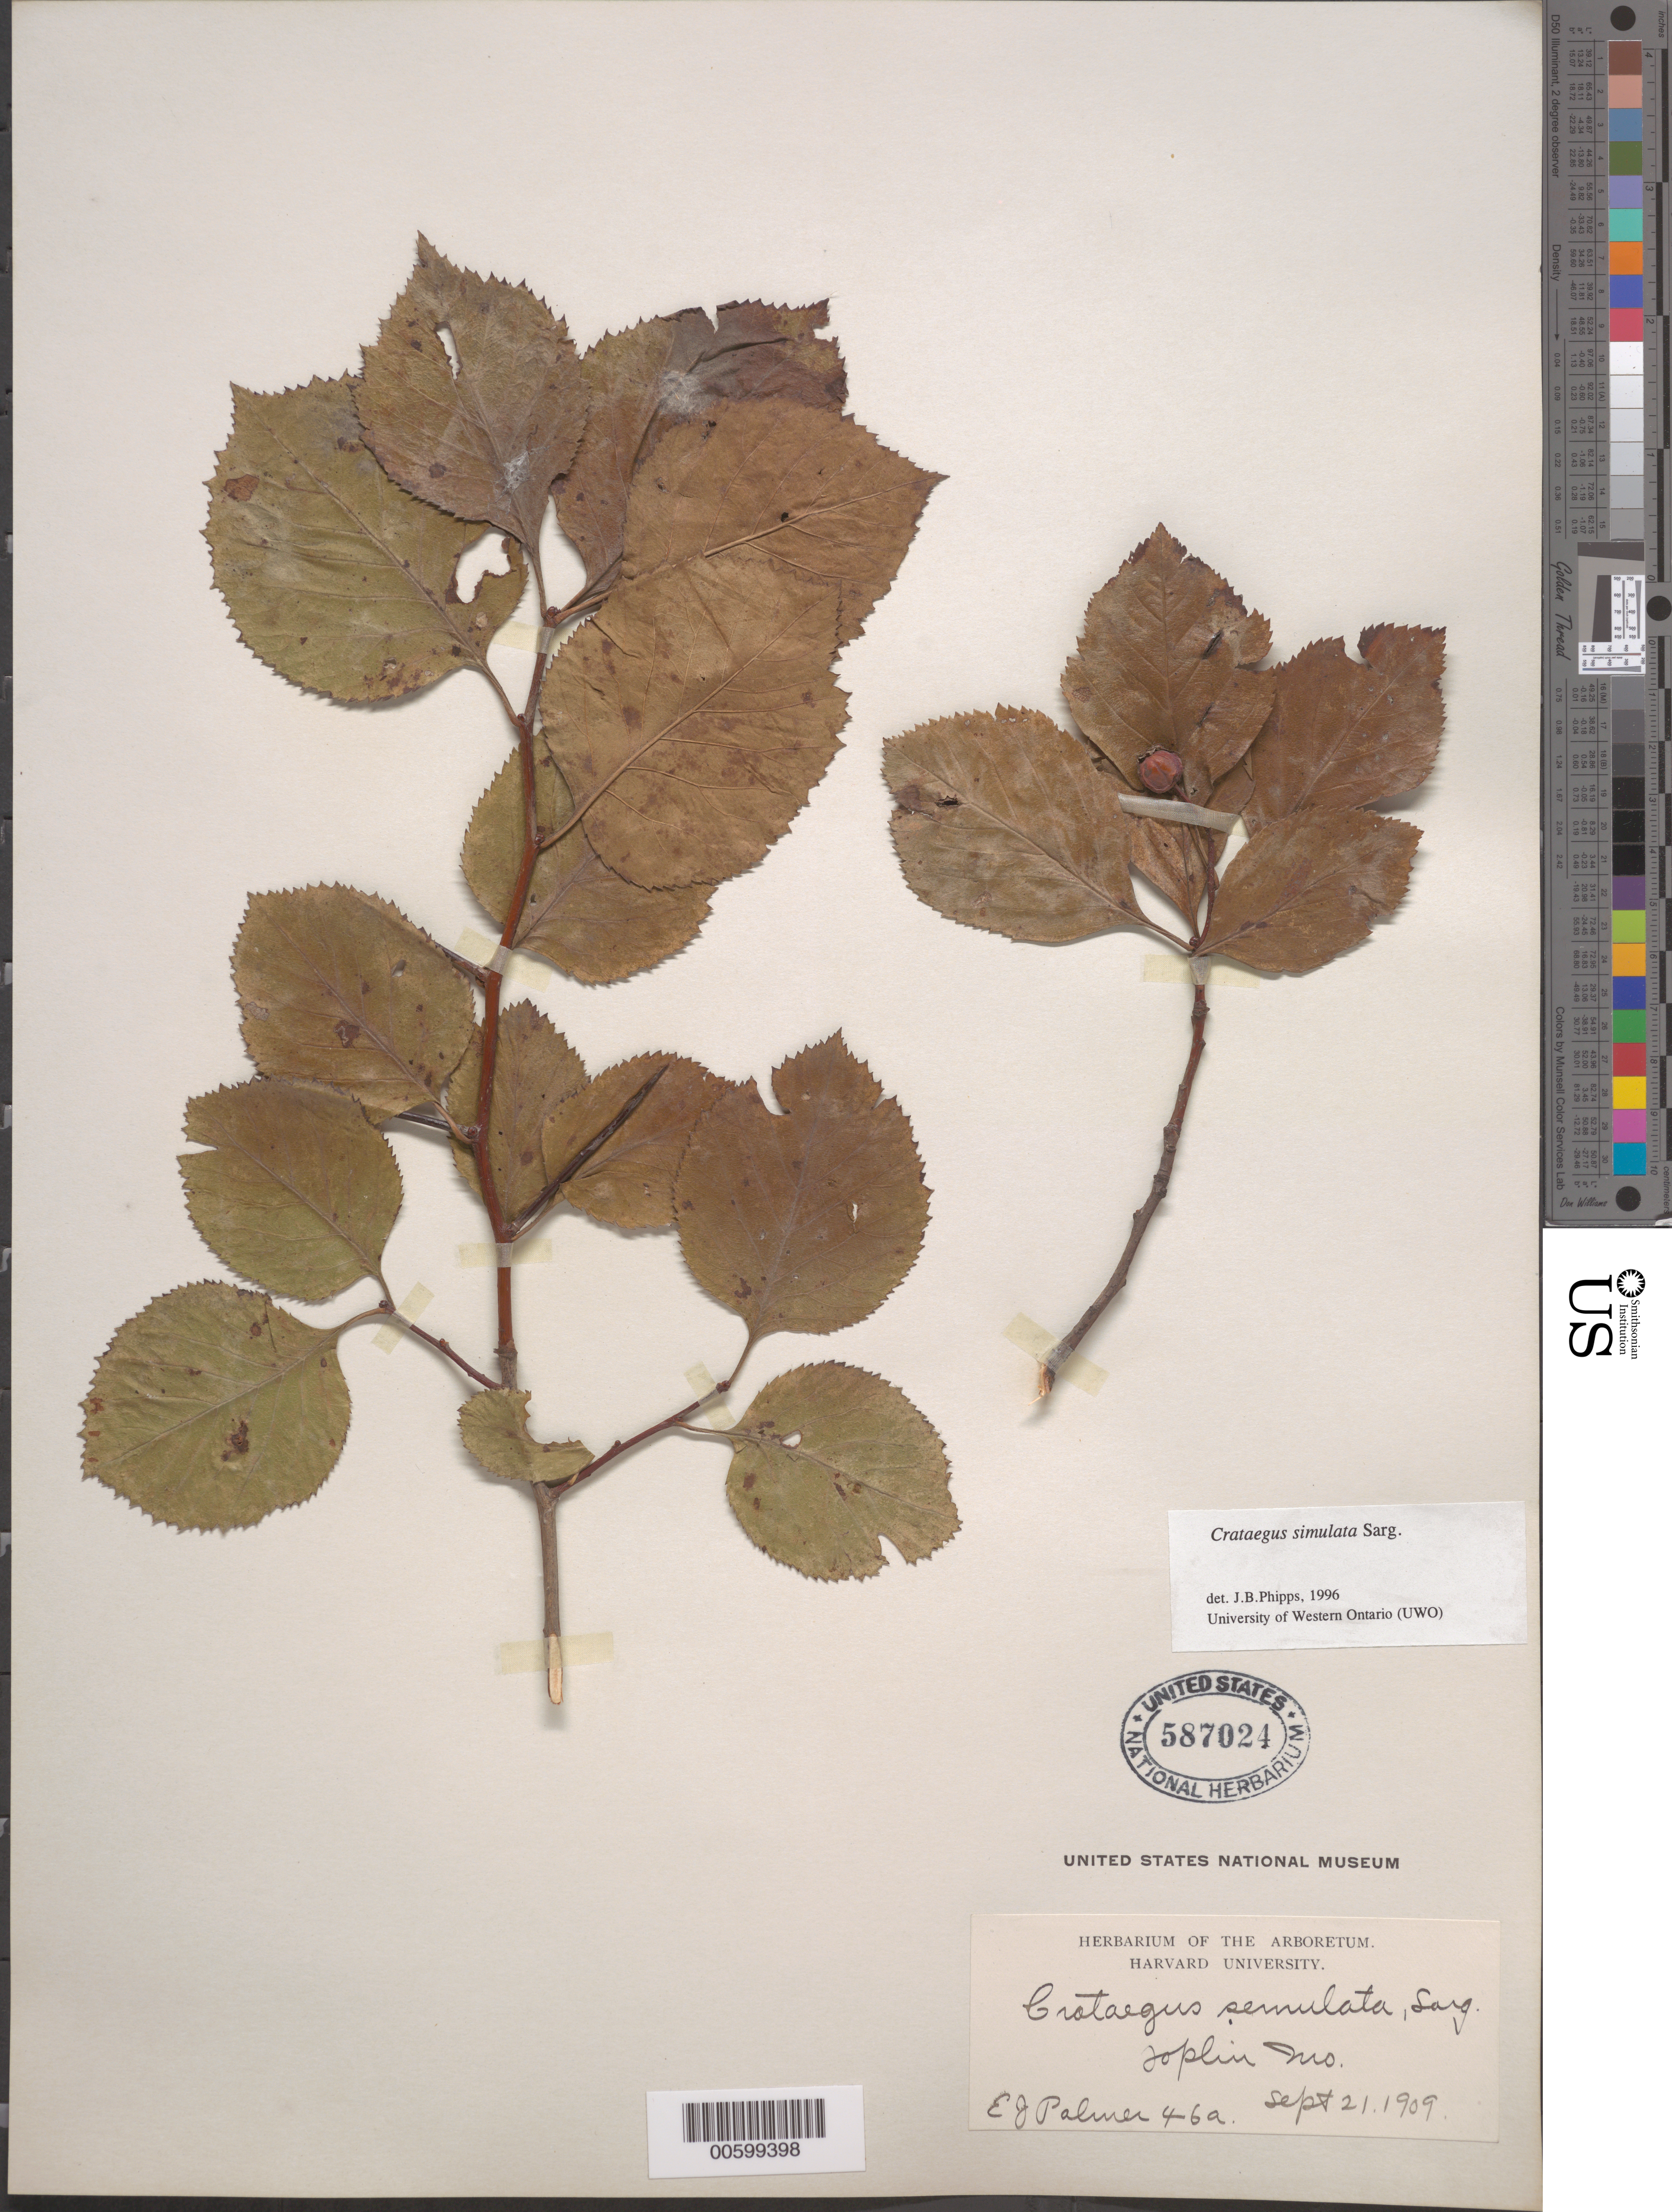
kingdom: Plantae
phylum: Tracheophyta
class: Magnoliopsida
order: Rosales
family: Rosaceae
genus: Crataegus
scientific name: Crataegus simulata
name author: Sarg.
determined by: Phipps, James B., (UWO), University of Western Ontario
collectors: E. J. Palmer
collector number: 46a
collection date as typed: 21 Sep 1909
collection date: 1909-09-21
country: United States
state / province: Missouri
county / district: Jasper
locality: Joplin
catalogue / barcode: US 587021